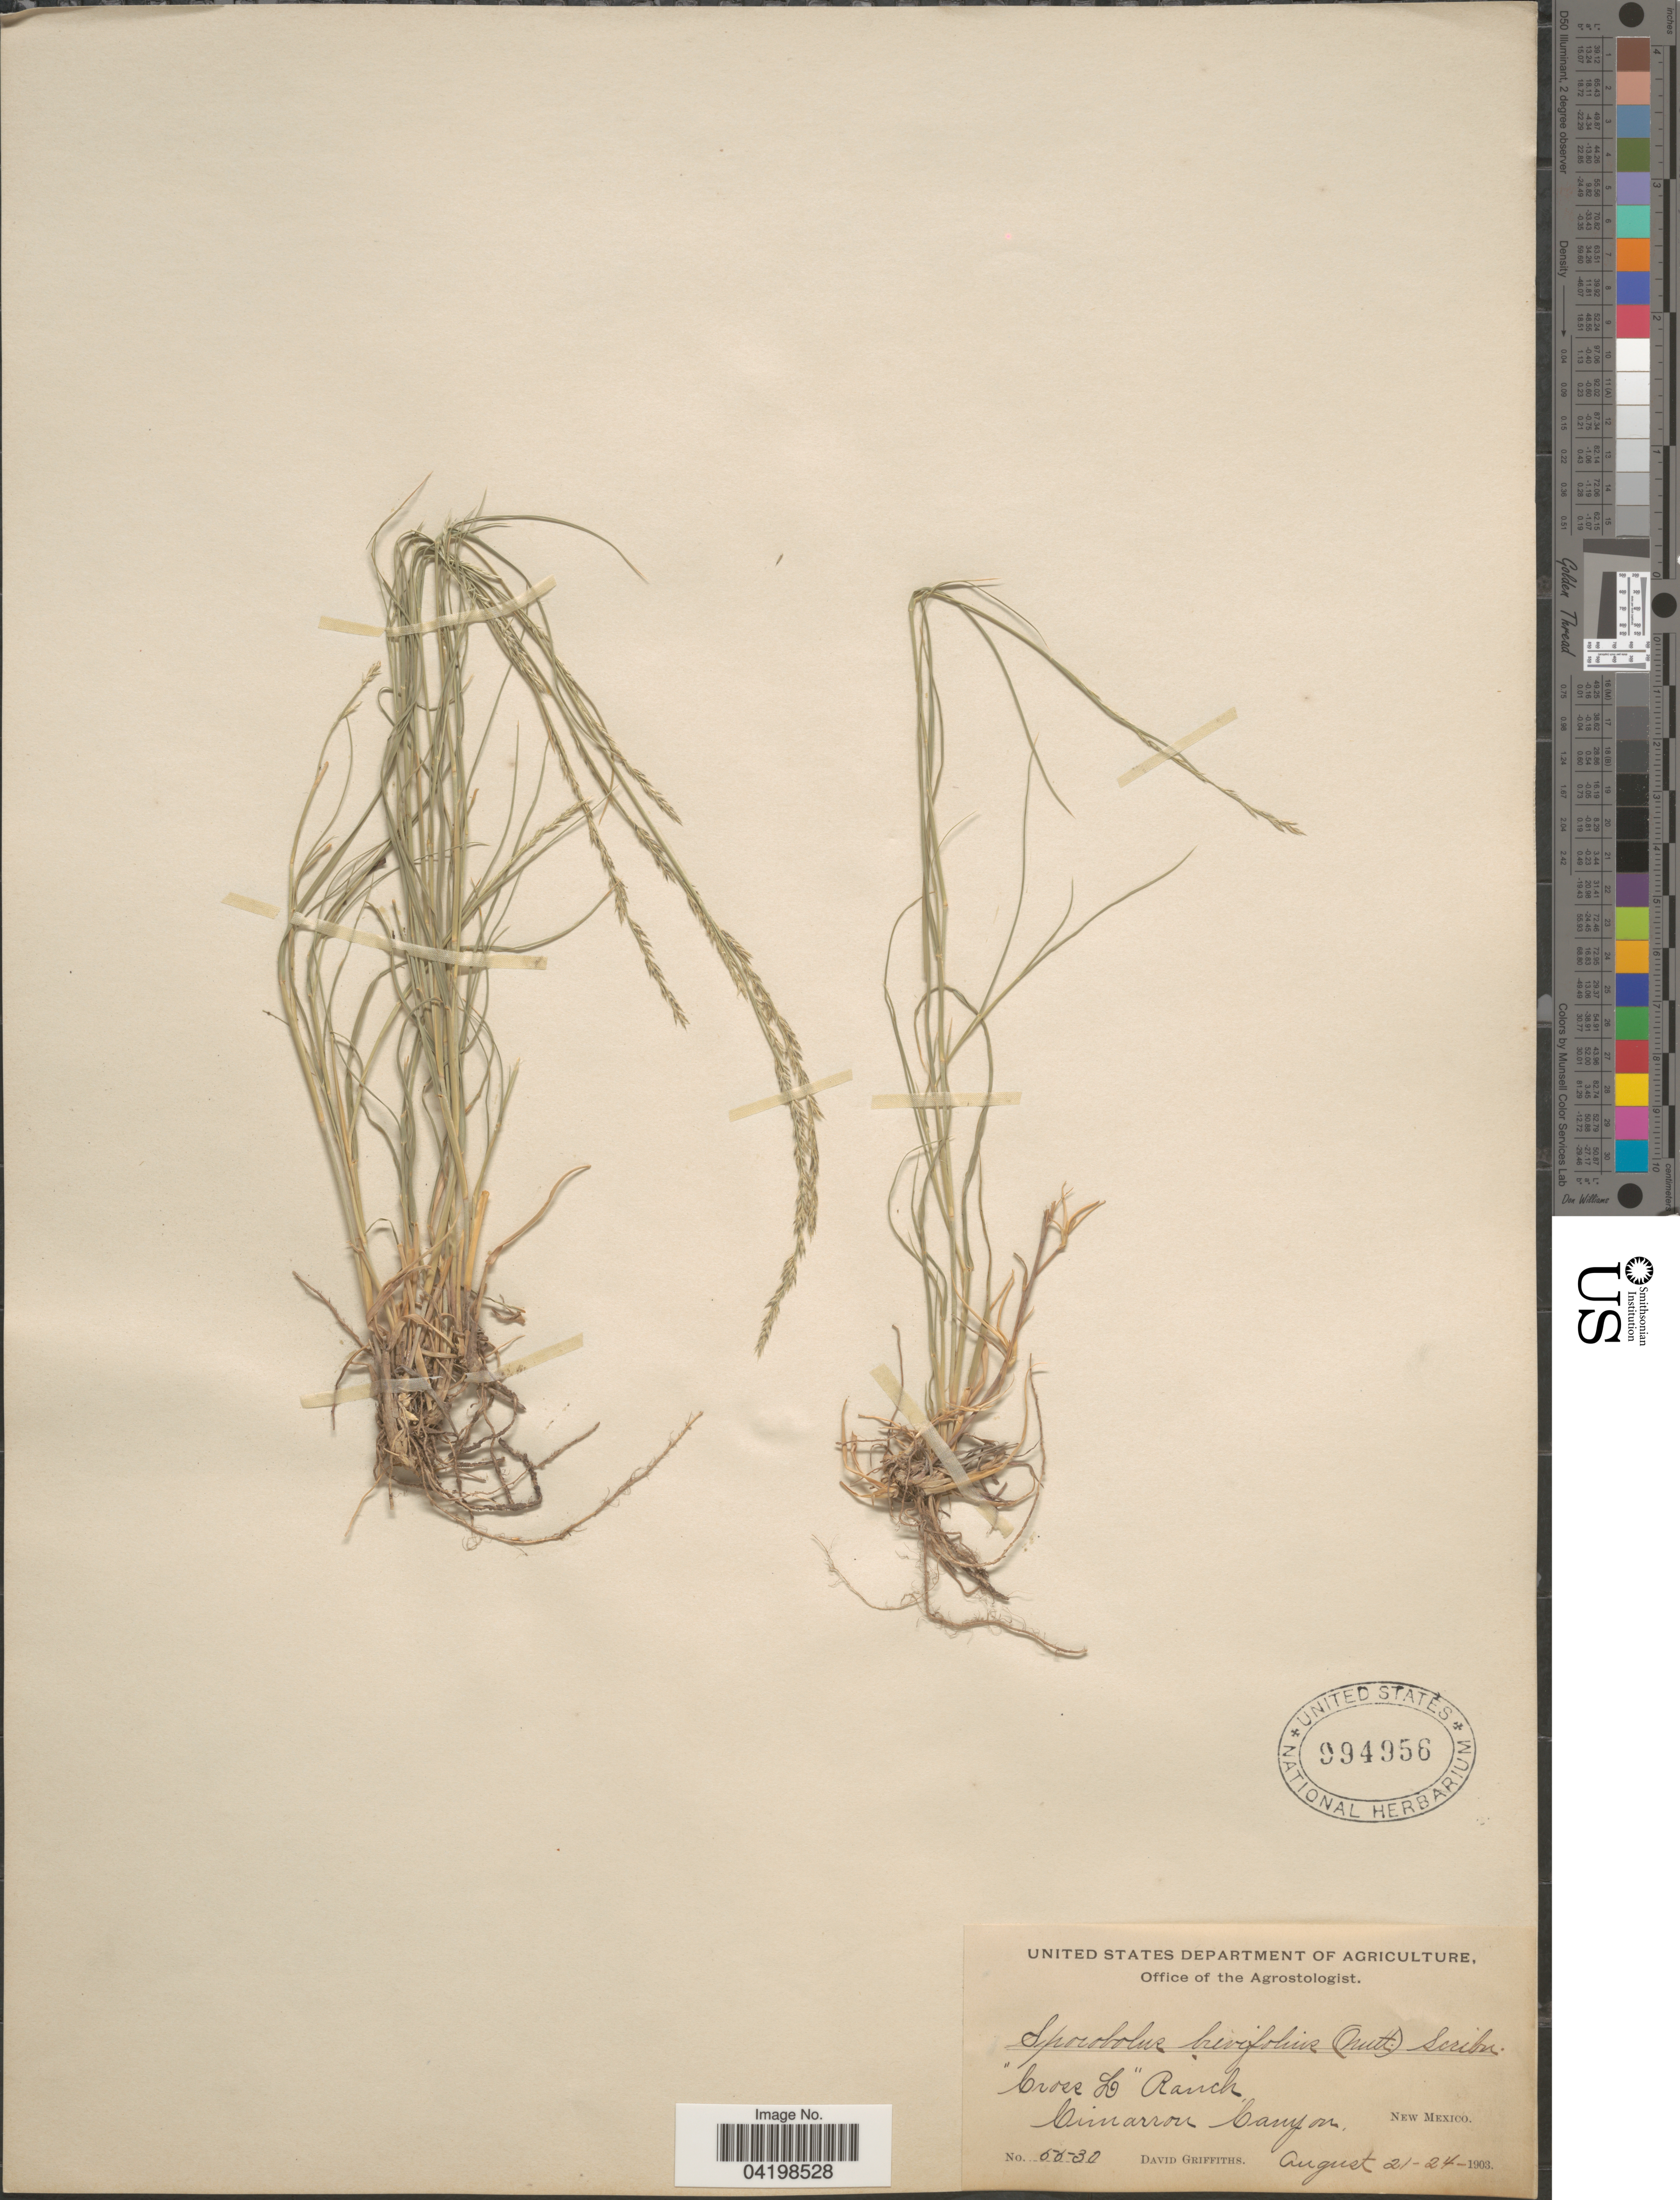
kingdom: Plantae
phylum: Tracheophyta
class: Liliopsida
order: Poales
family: Poaceae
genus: Muhlenbergia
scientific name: Muhlenbergia wrightii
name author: Vasey ex J.M. Coult.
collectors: D. Griffiths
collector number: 5530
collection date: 1903-08-21/1903-08-24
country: United States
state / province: New Mexico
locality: Cross L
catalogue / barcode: US 994956